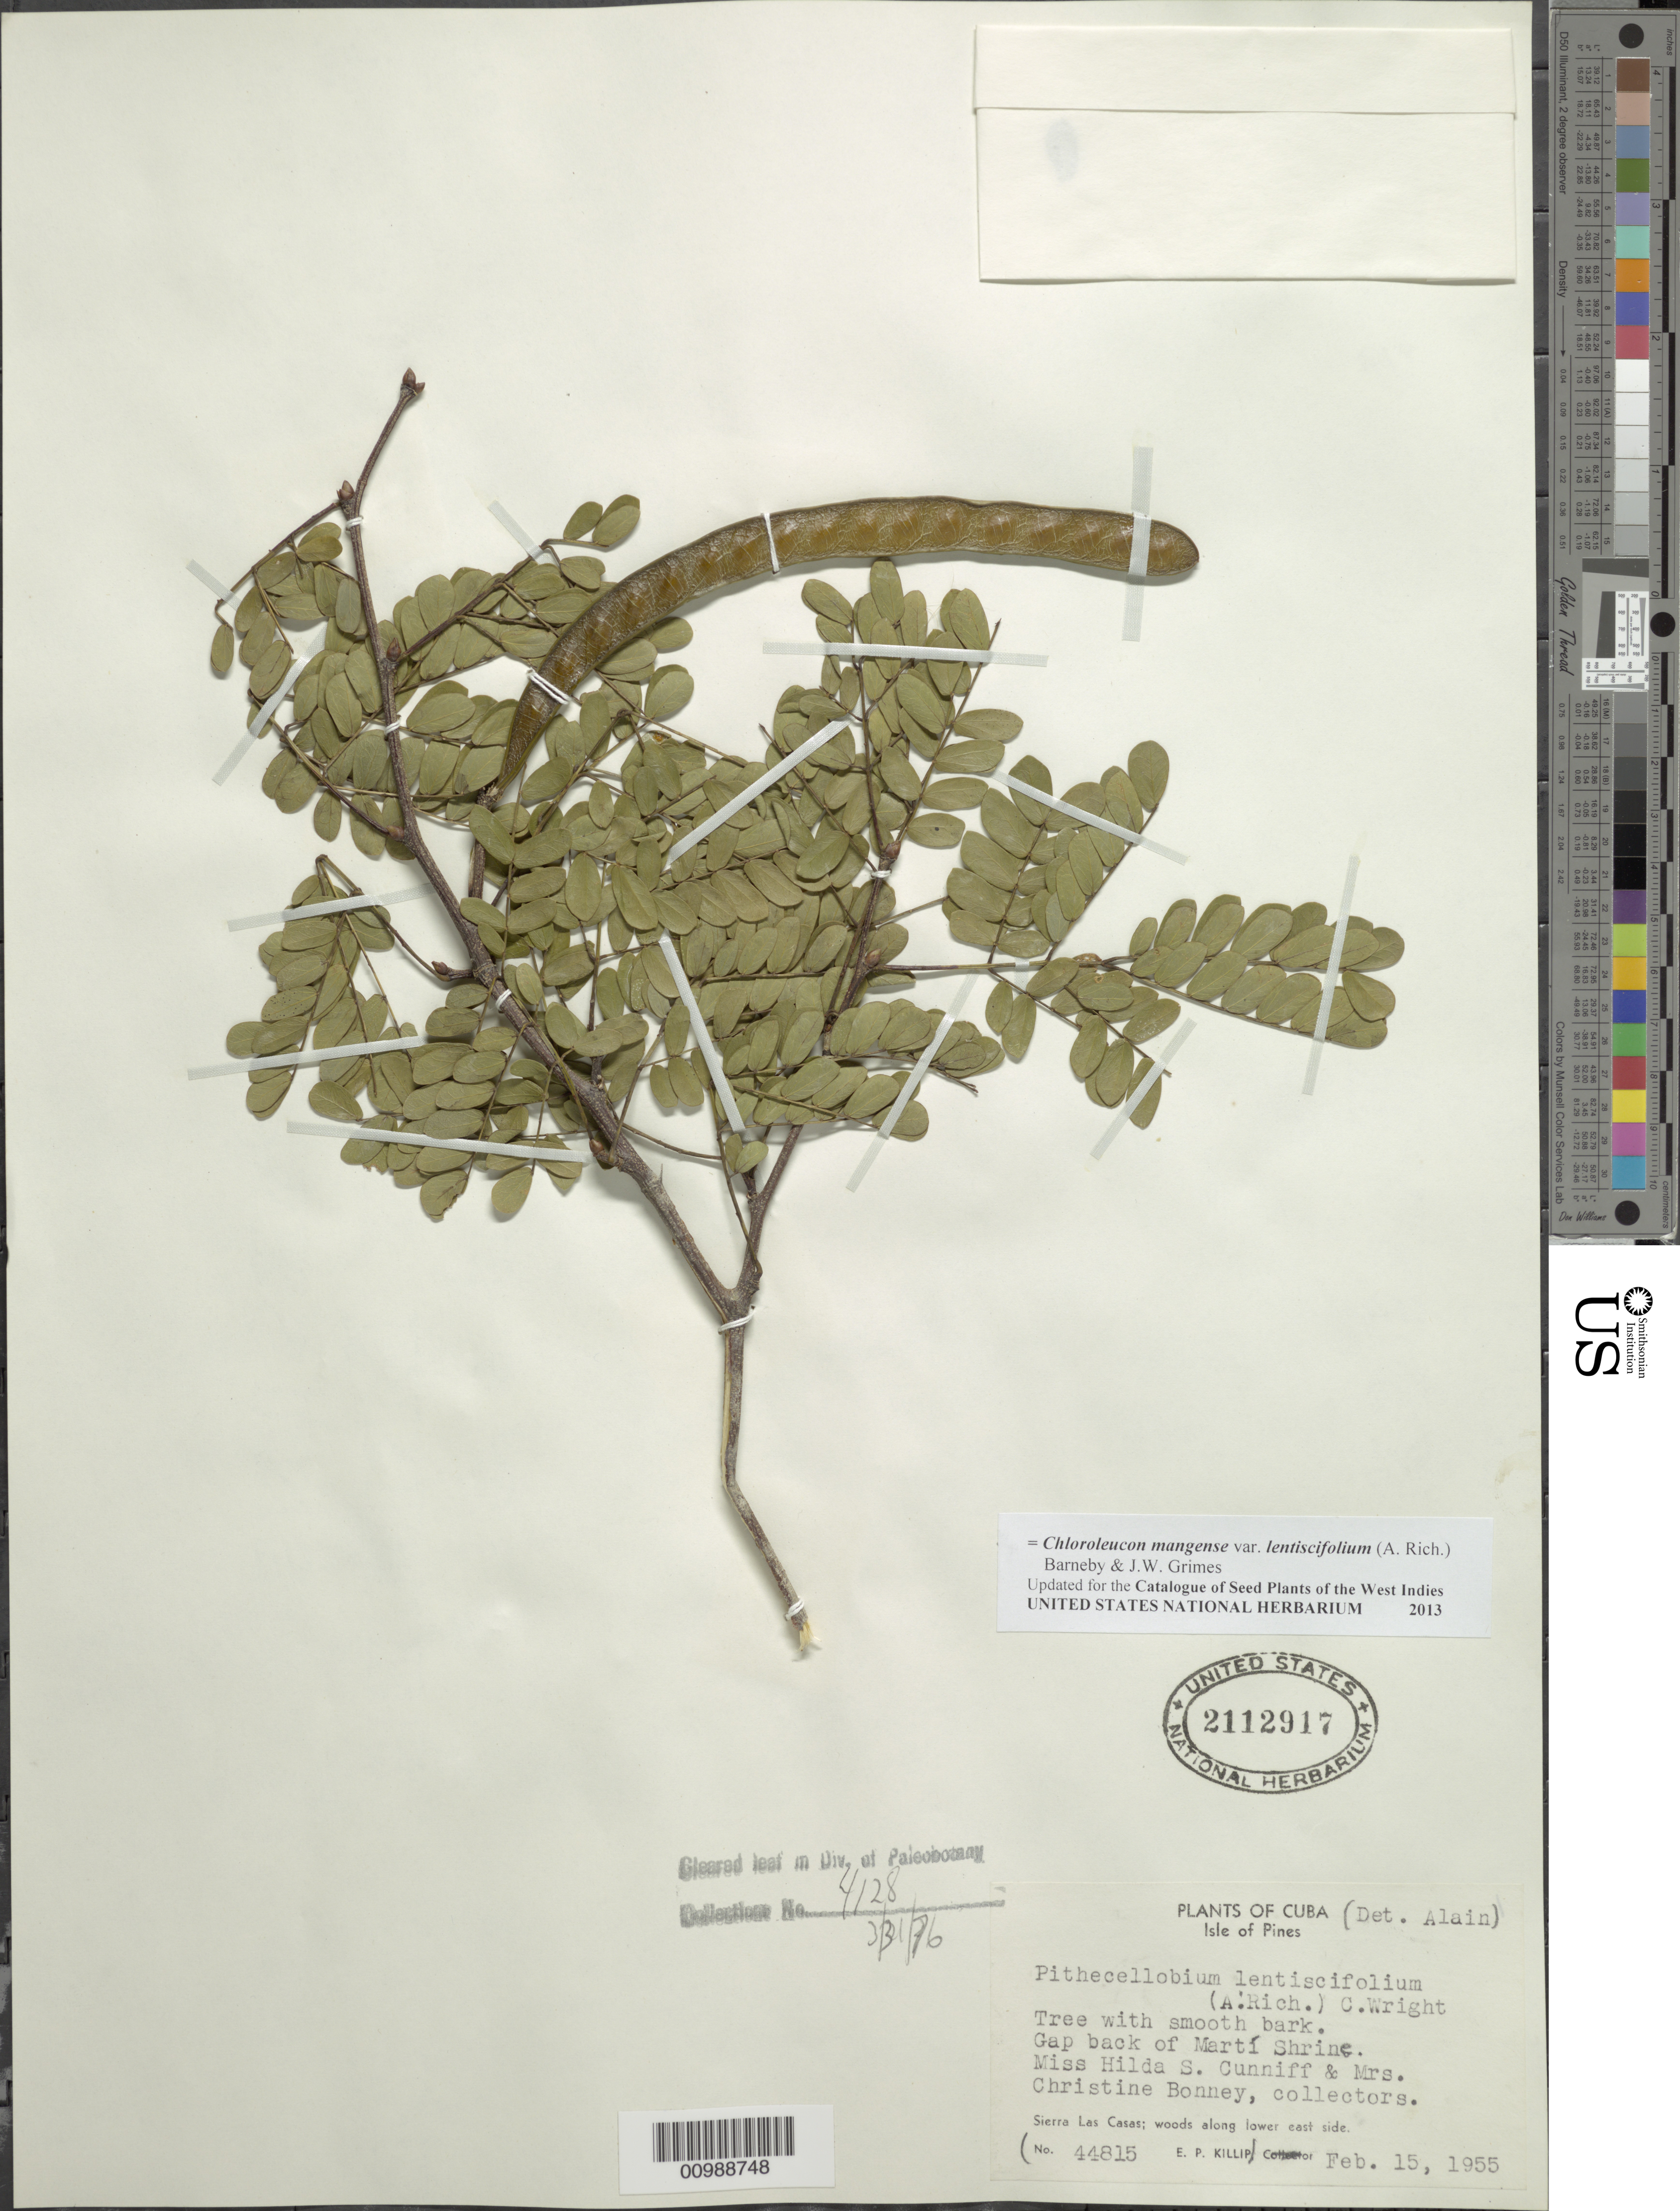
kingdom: Plantae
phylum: Tracheophyta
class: Magnoliopsida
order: Fabales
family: Fabaceae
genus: Chloroleucon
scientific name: Chloroleucon mangense var. lentiscifolium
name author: (A. Rich.) Barneby & J.W. Grimes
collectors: H. Cunniff & C. Bonney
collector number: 44815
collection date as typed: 15 Feb 1955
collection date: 1955-02-15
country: Cuba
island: Isla de la Juventud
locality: Sierra Las Casas; woods along lower E side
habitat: Woods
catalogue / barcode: US 2112917